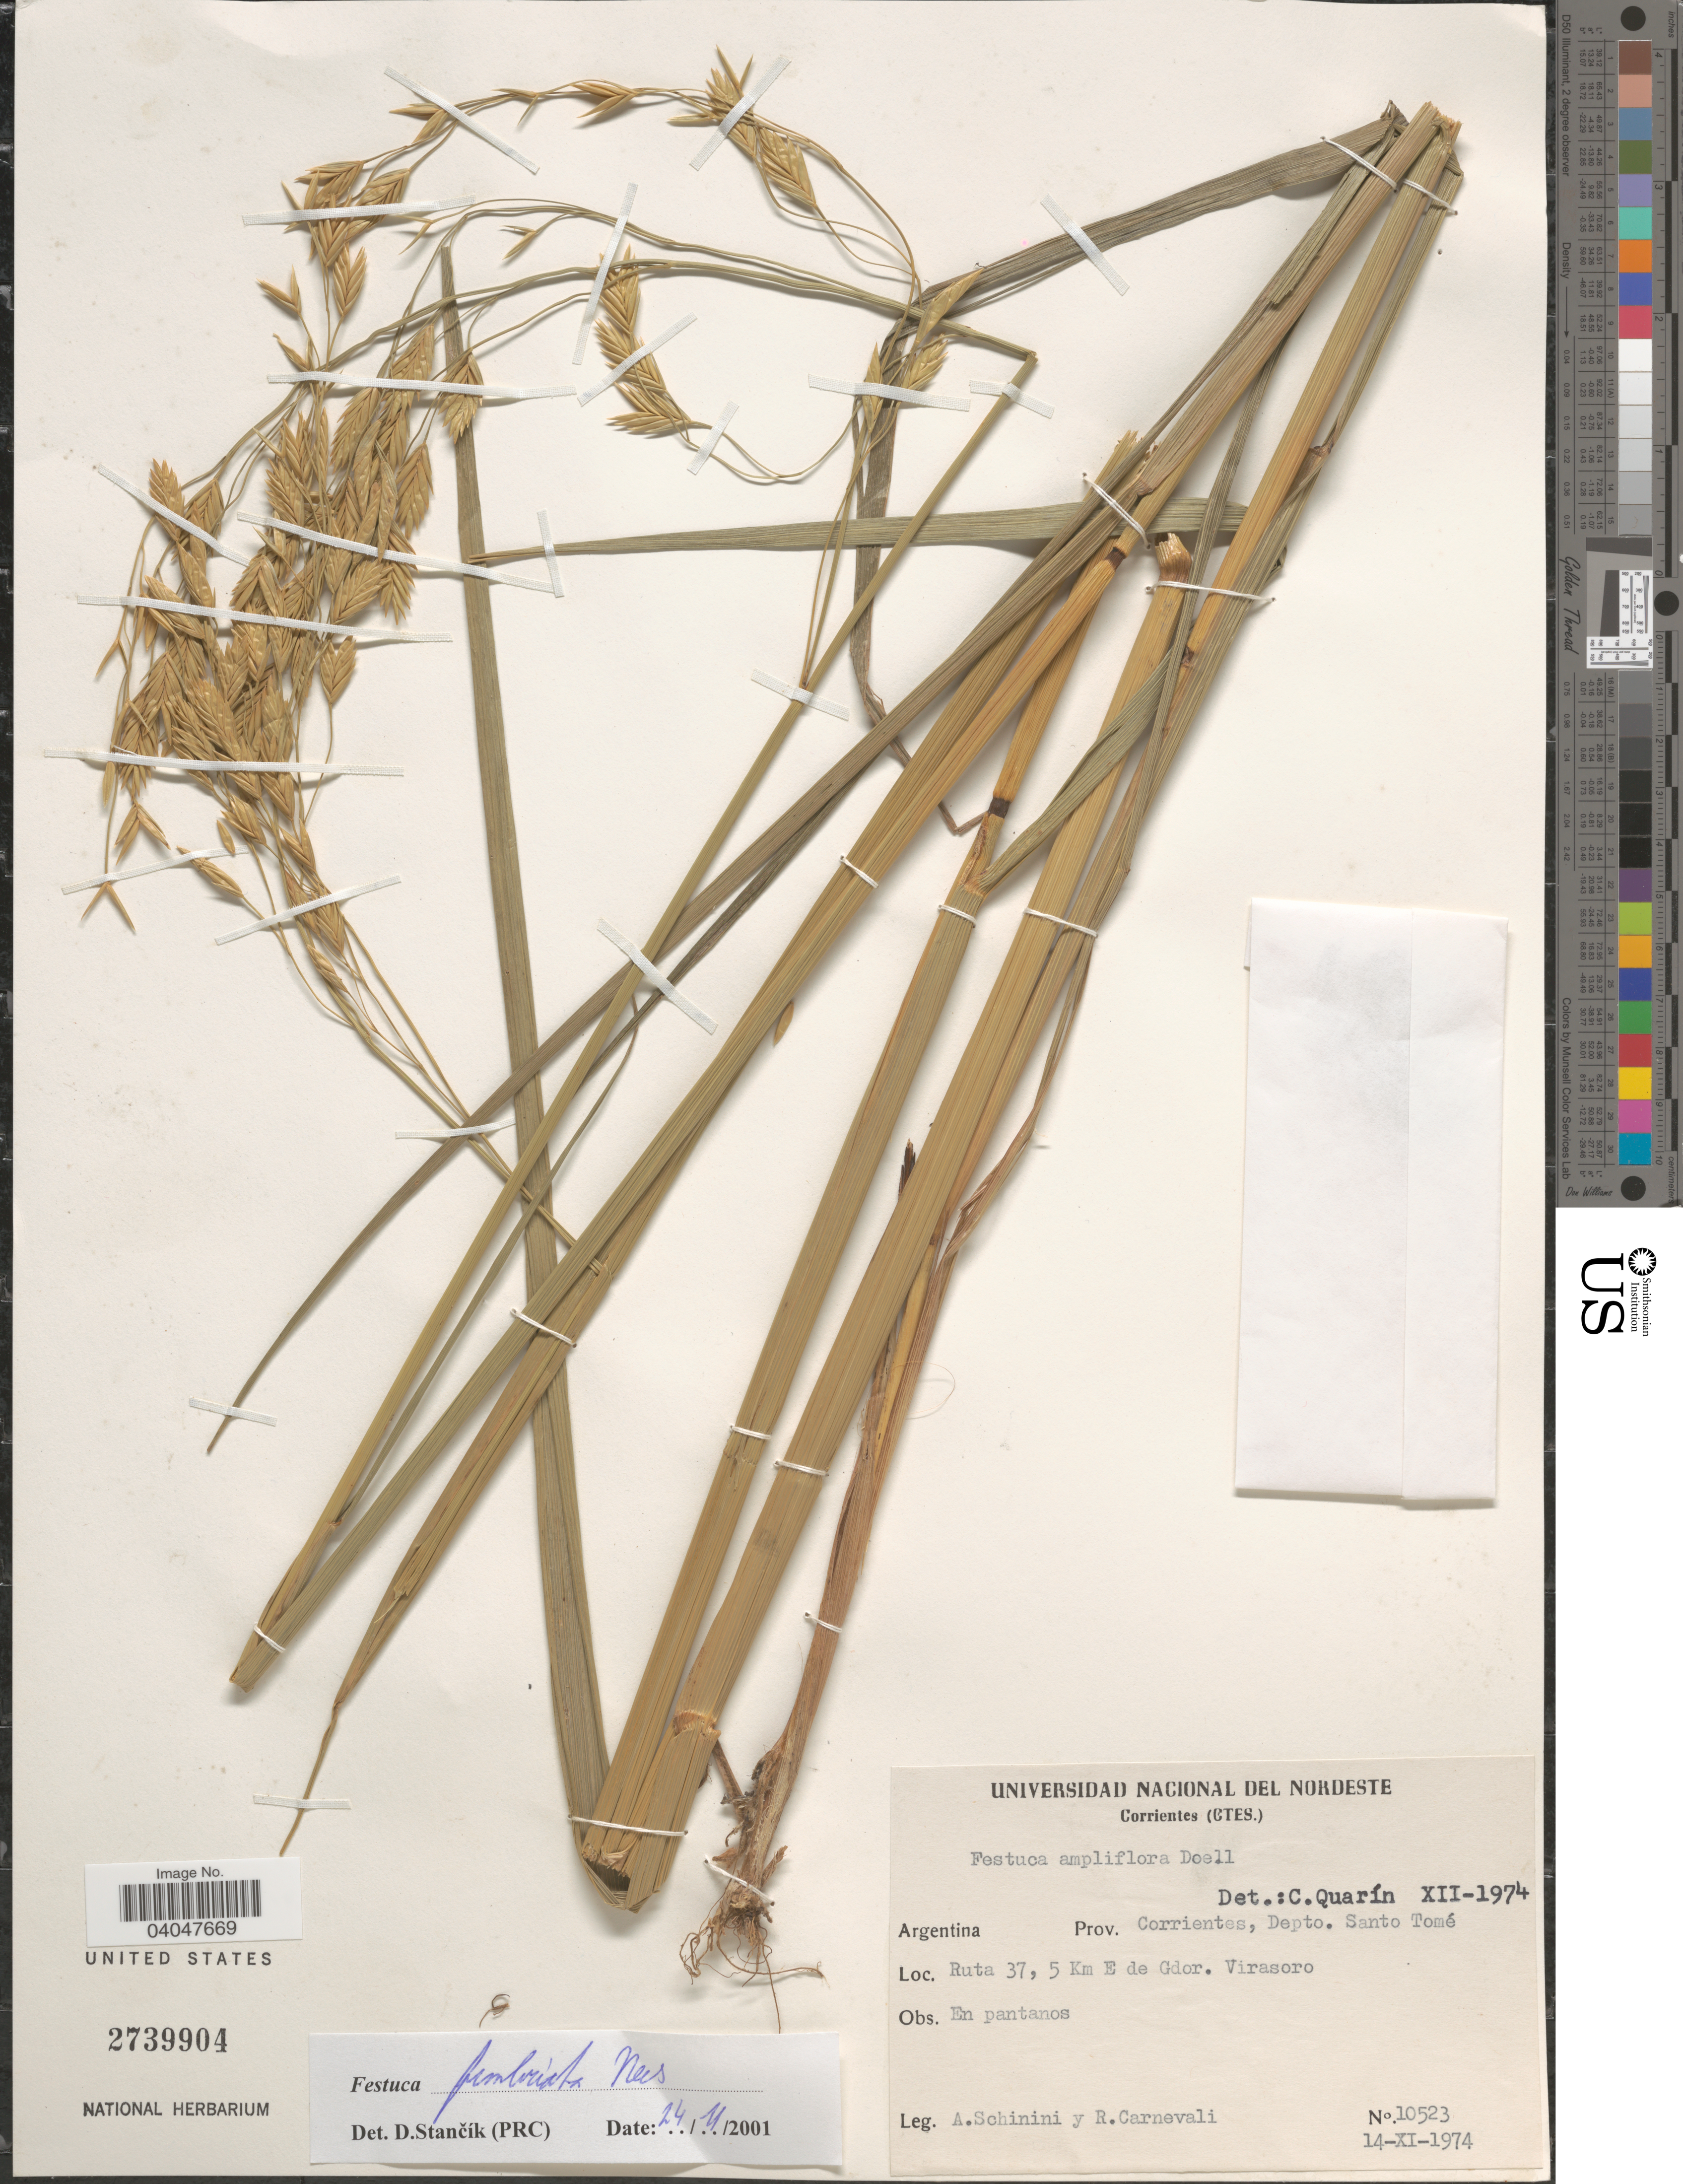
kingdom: Plantae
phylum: Tracheophyta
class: Liliopsida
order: Poales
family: Poaceae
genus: Festuca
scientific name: Festuca fimbriata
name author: Nees in Mart.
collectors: A. Schinini & R. Carnevali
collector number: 10523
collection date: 1974-11-14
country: Argentina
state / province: Corrientes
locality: Depto. Santo Tomé. Ruta 37, 5 Km E de Gdor. Virasoro.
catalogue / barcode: US 2739904